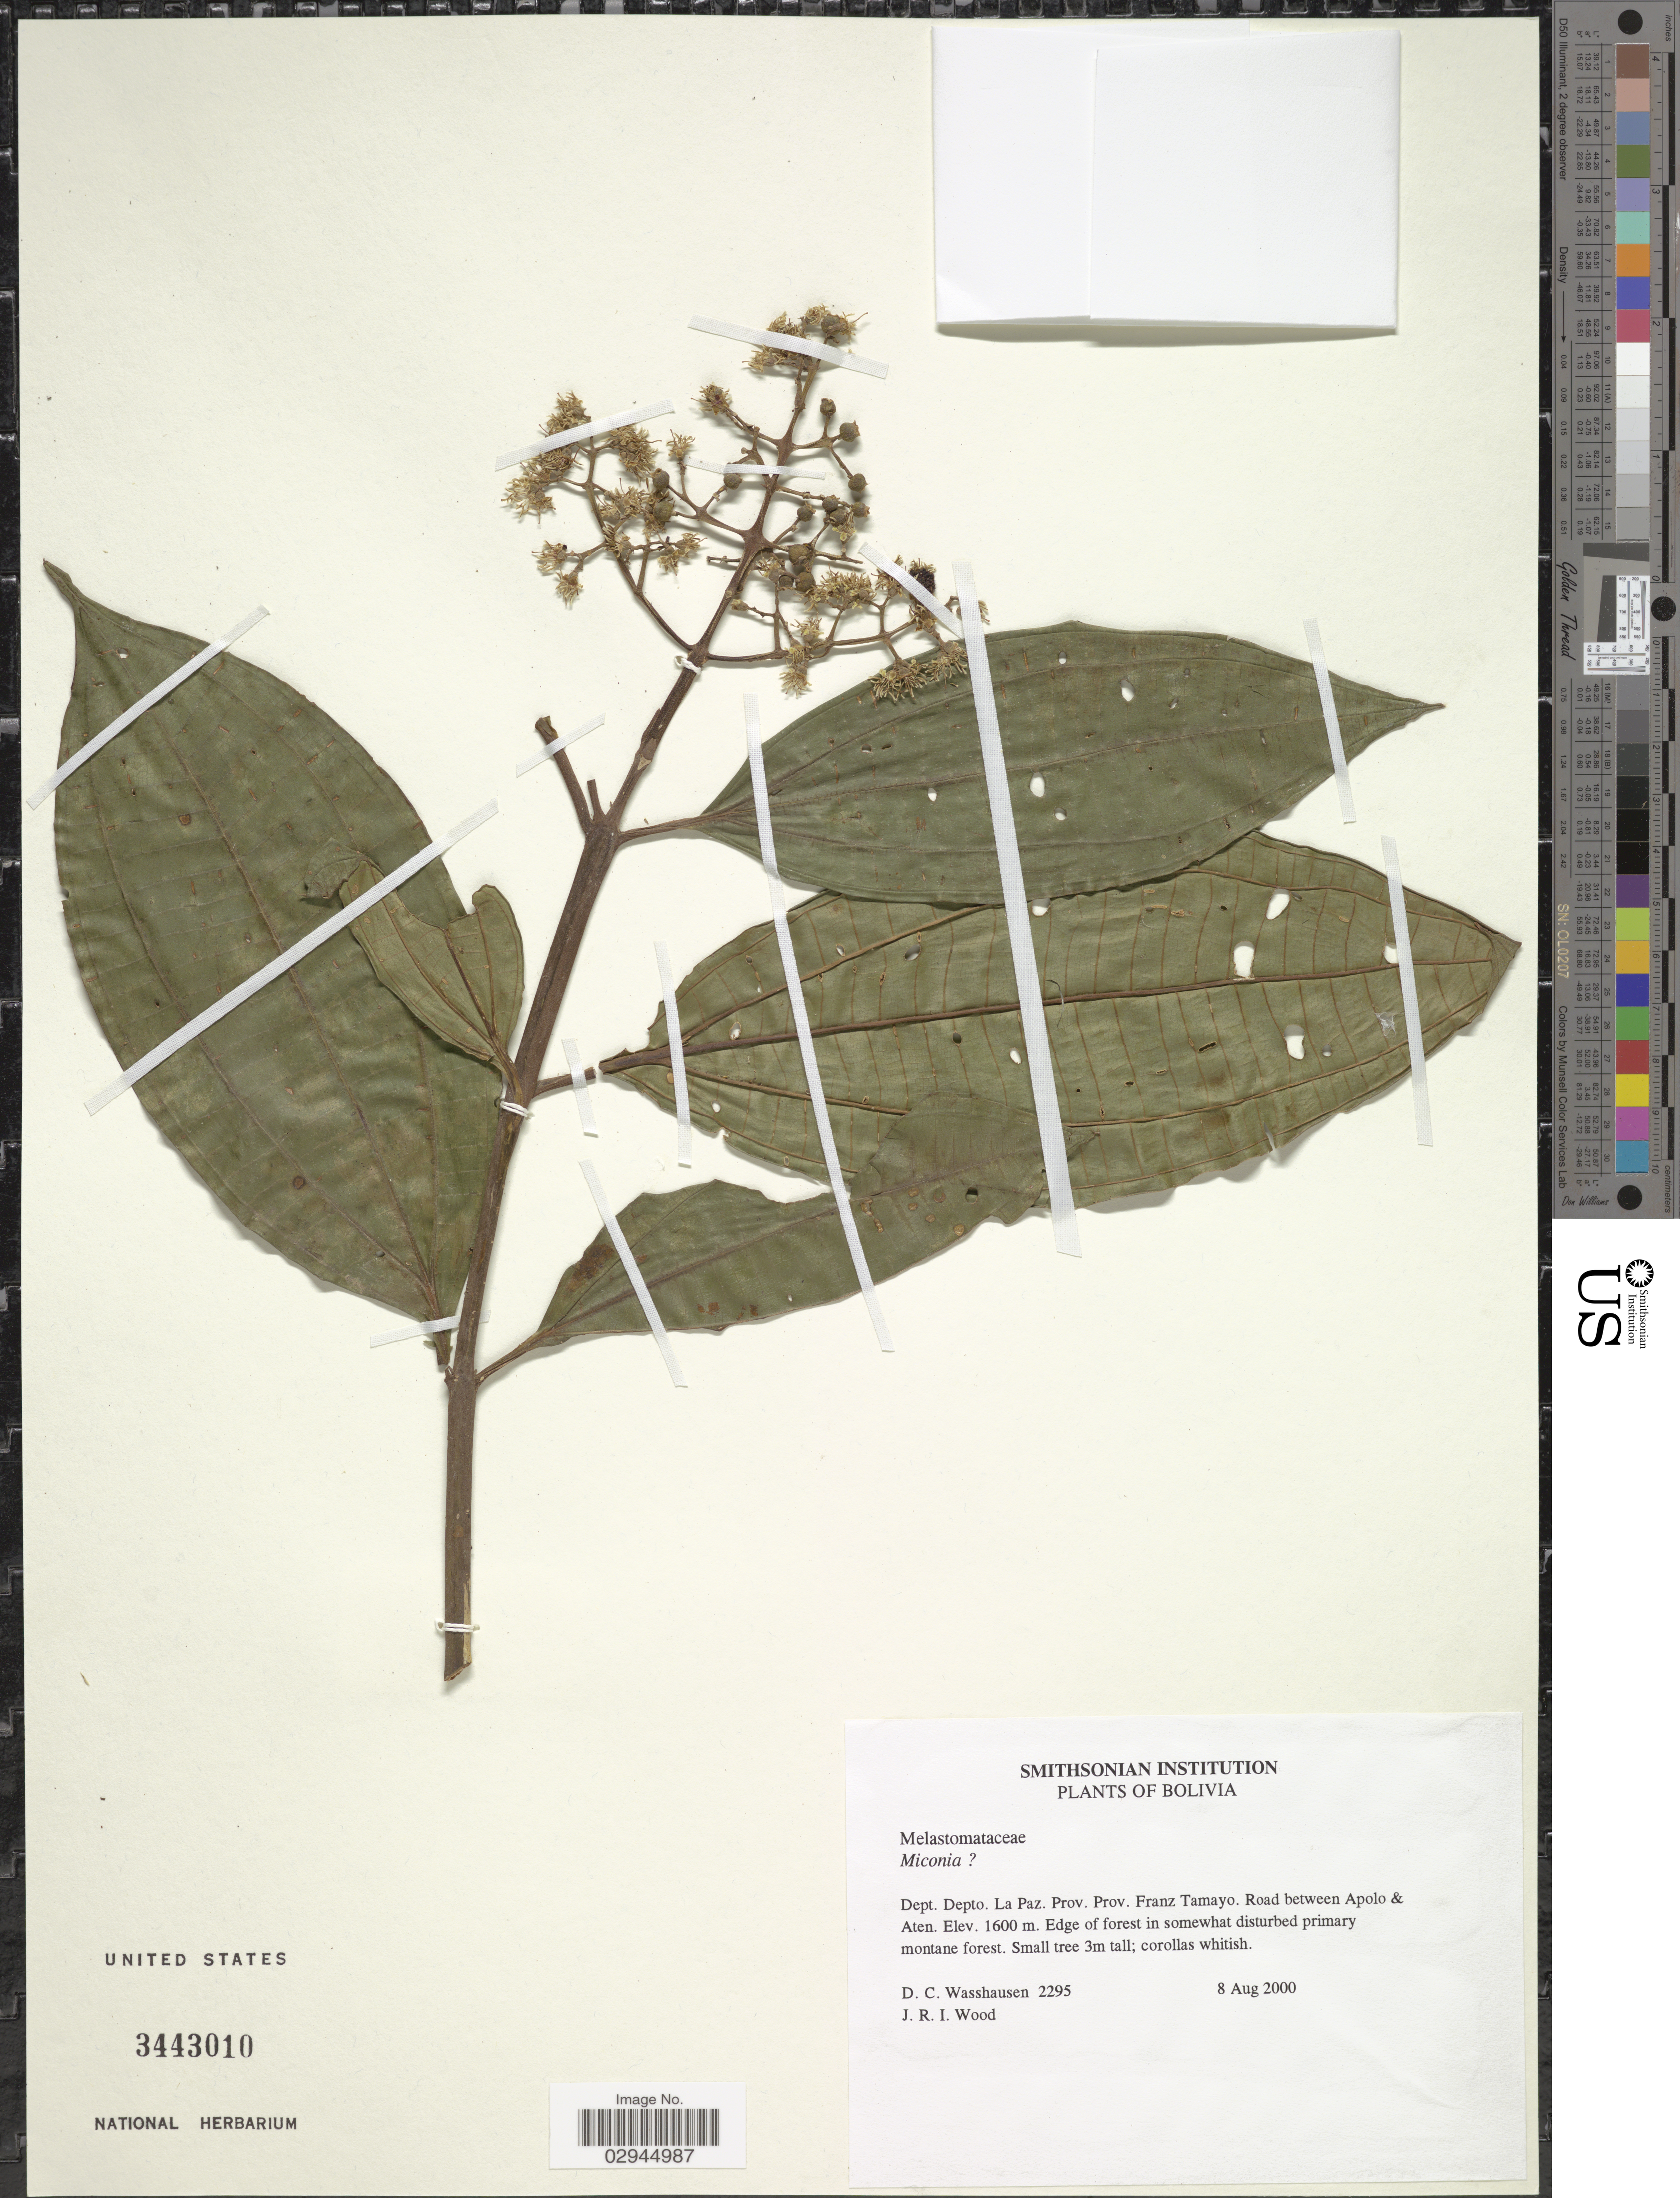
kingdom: Plantae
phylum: Tracheophyta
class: Magnoliopsida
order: Myrtales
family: Melastomataceae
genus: Miconia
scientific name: Miconia sp.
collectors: D. C. Wasshausen & J. R. I. Wood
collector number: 2295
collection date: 2000-08-08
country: Bolivia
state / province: La Paz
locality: Dept. La Paz. Prov. Prov. Franz Tamayo. Road between Apolo & Aten.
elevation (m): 1600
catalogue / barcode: US 3443010